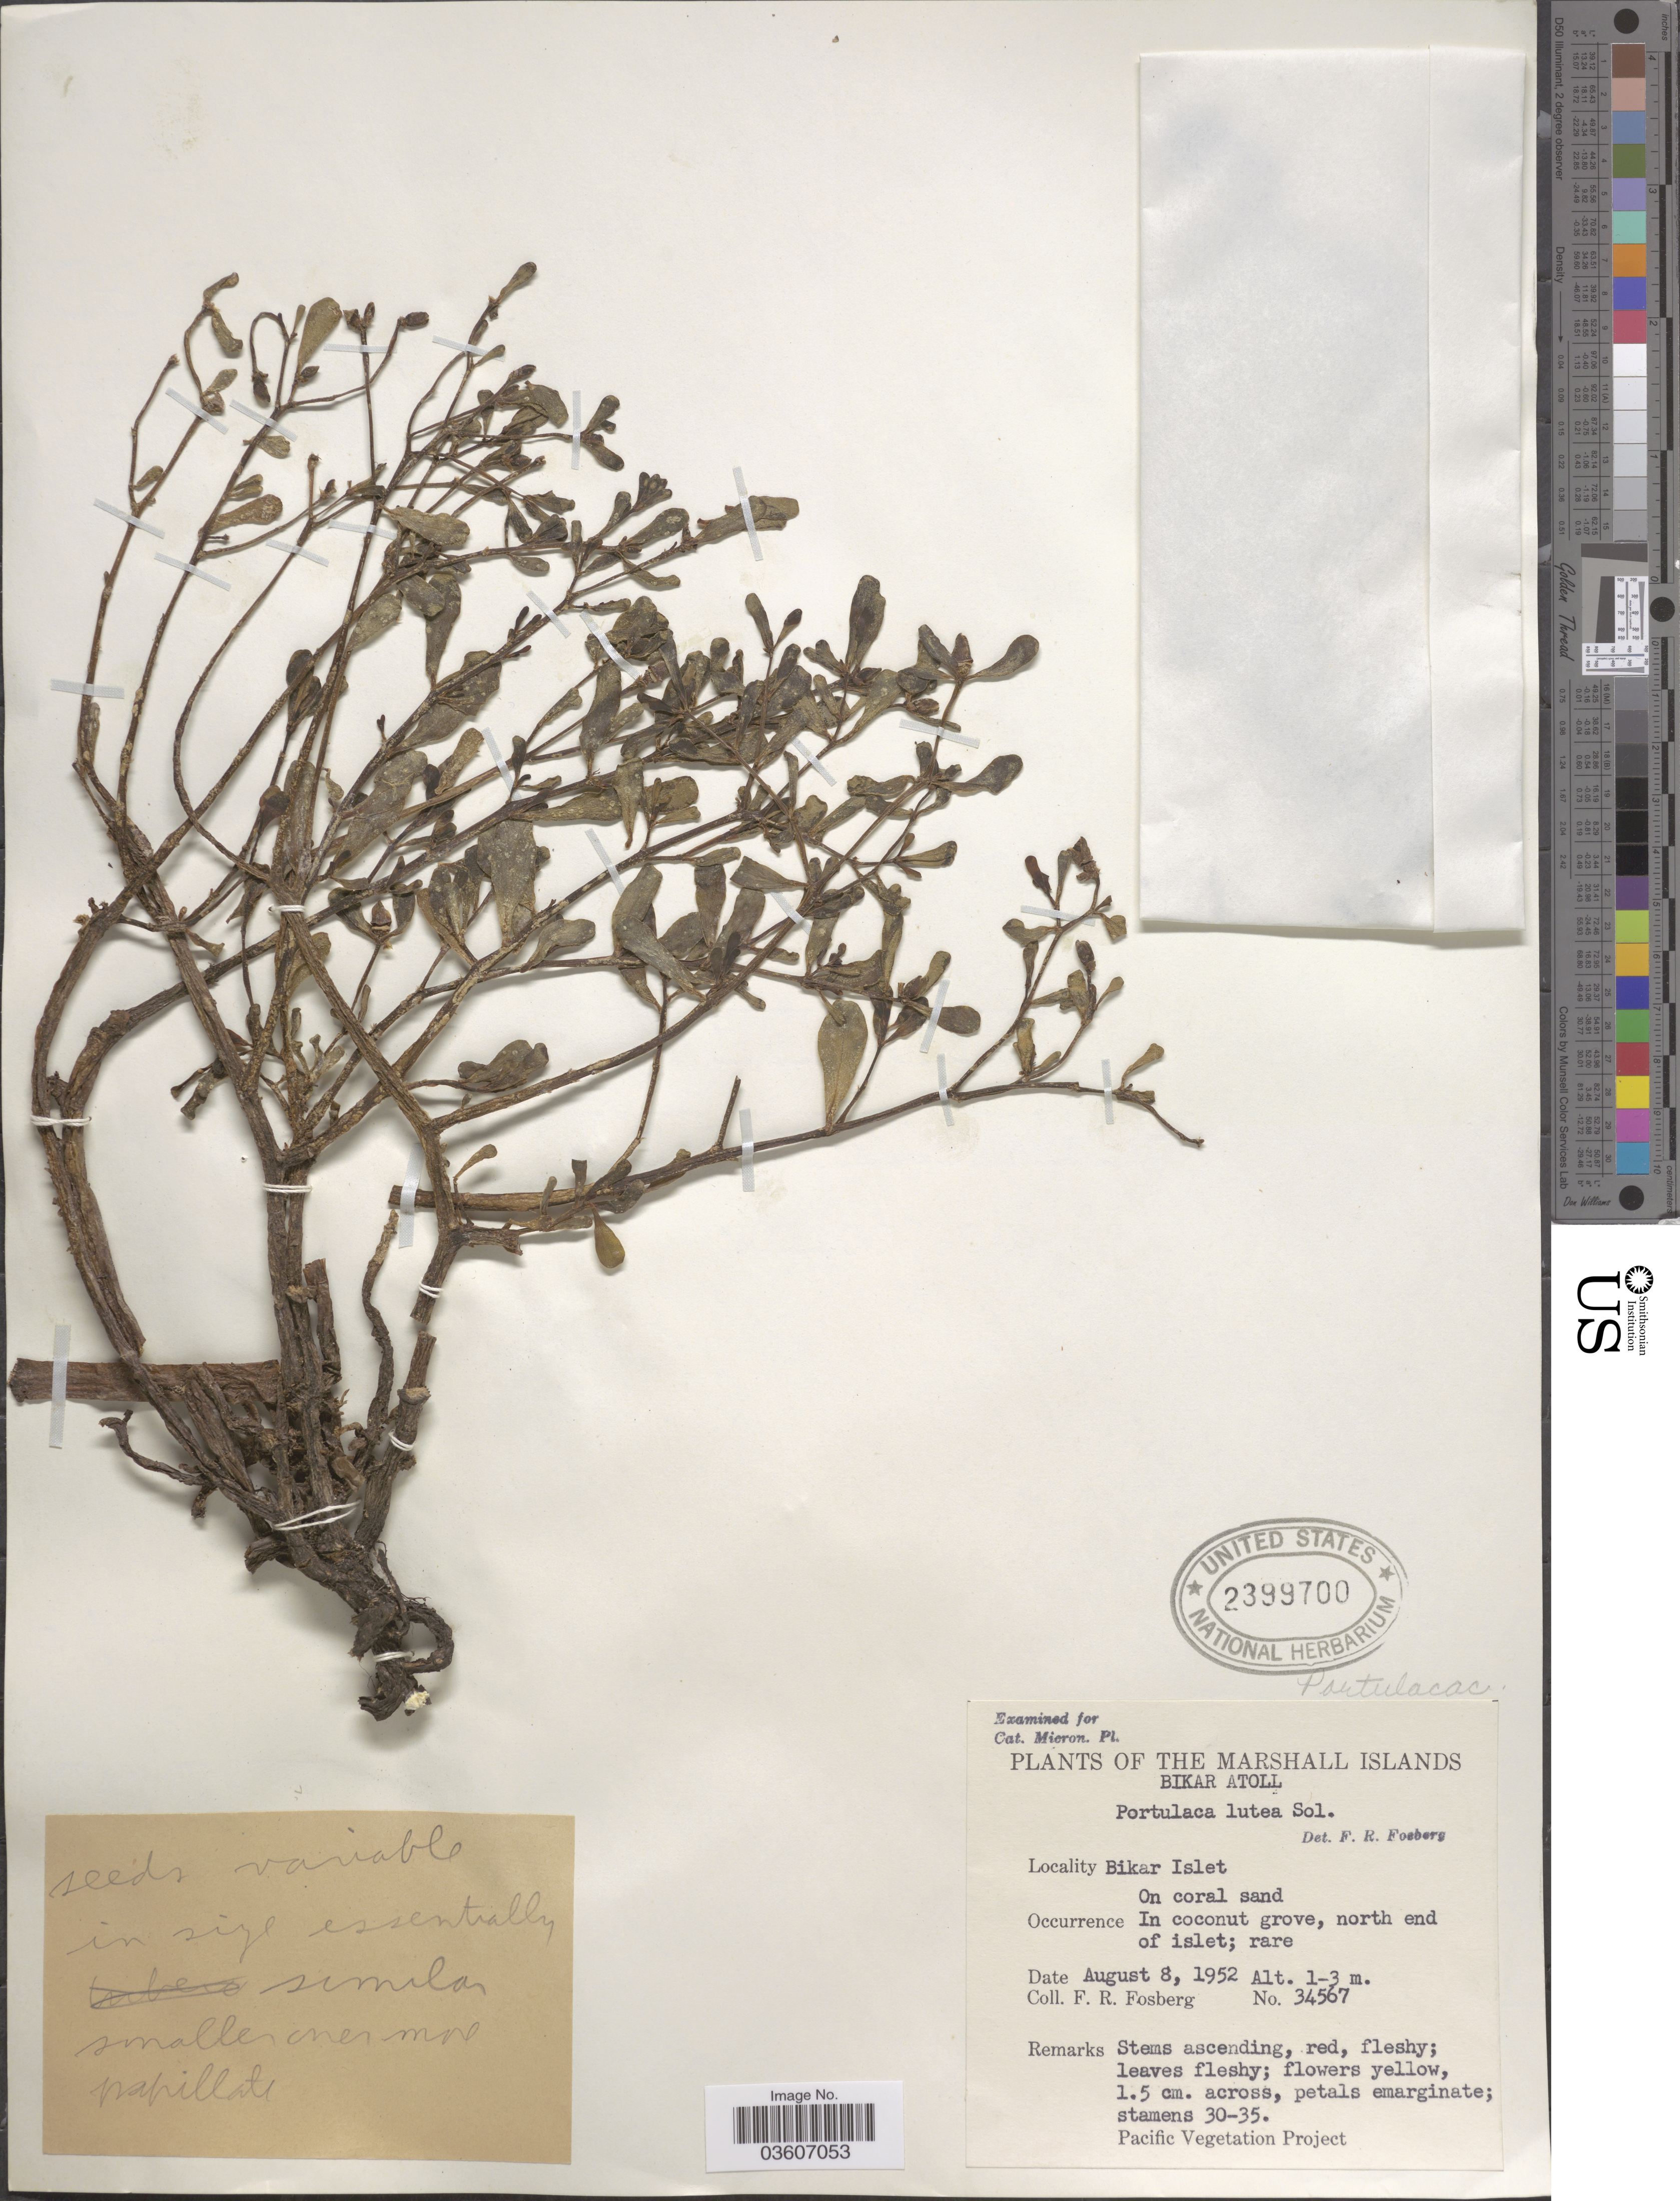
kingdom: Plantae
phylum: Tracheophyta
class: Magnoliopsida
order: Caryophyllales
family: Portulacaceae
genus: Portulaca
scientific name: Portulaca lutea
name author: Sol. ex G. Forst.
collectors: F. R. Fosberg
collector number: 34567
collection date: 1952-08-08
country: Marshall Islands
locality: Bikar Atoll. Bikar Islet. In coconut grove, north end of islet.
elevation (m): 1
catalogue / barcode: US 2399700